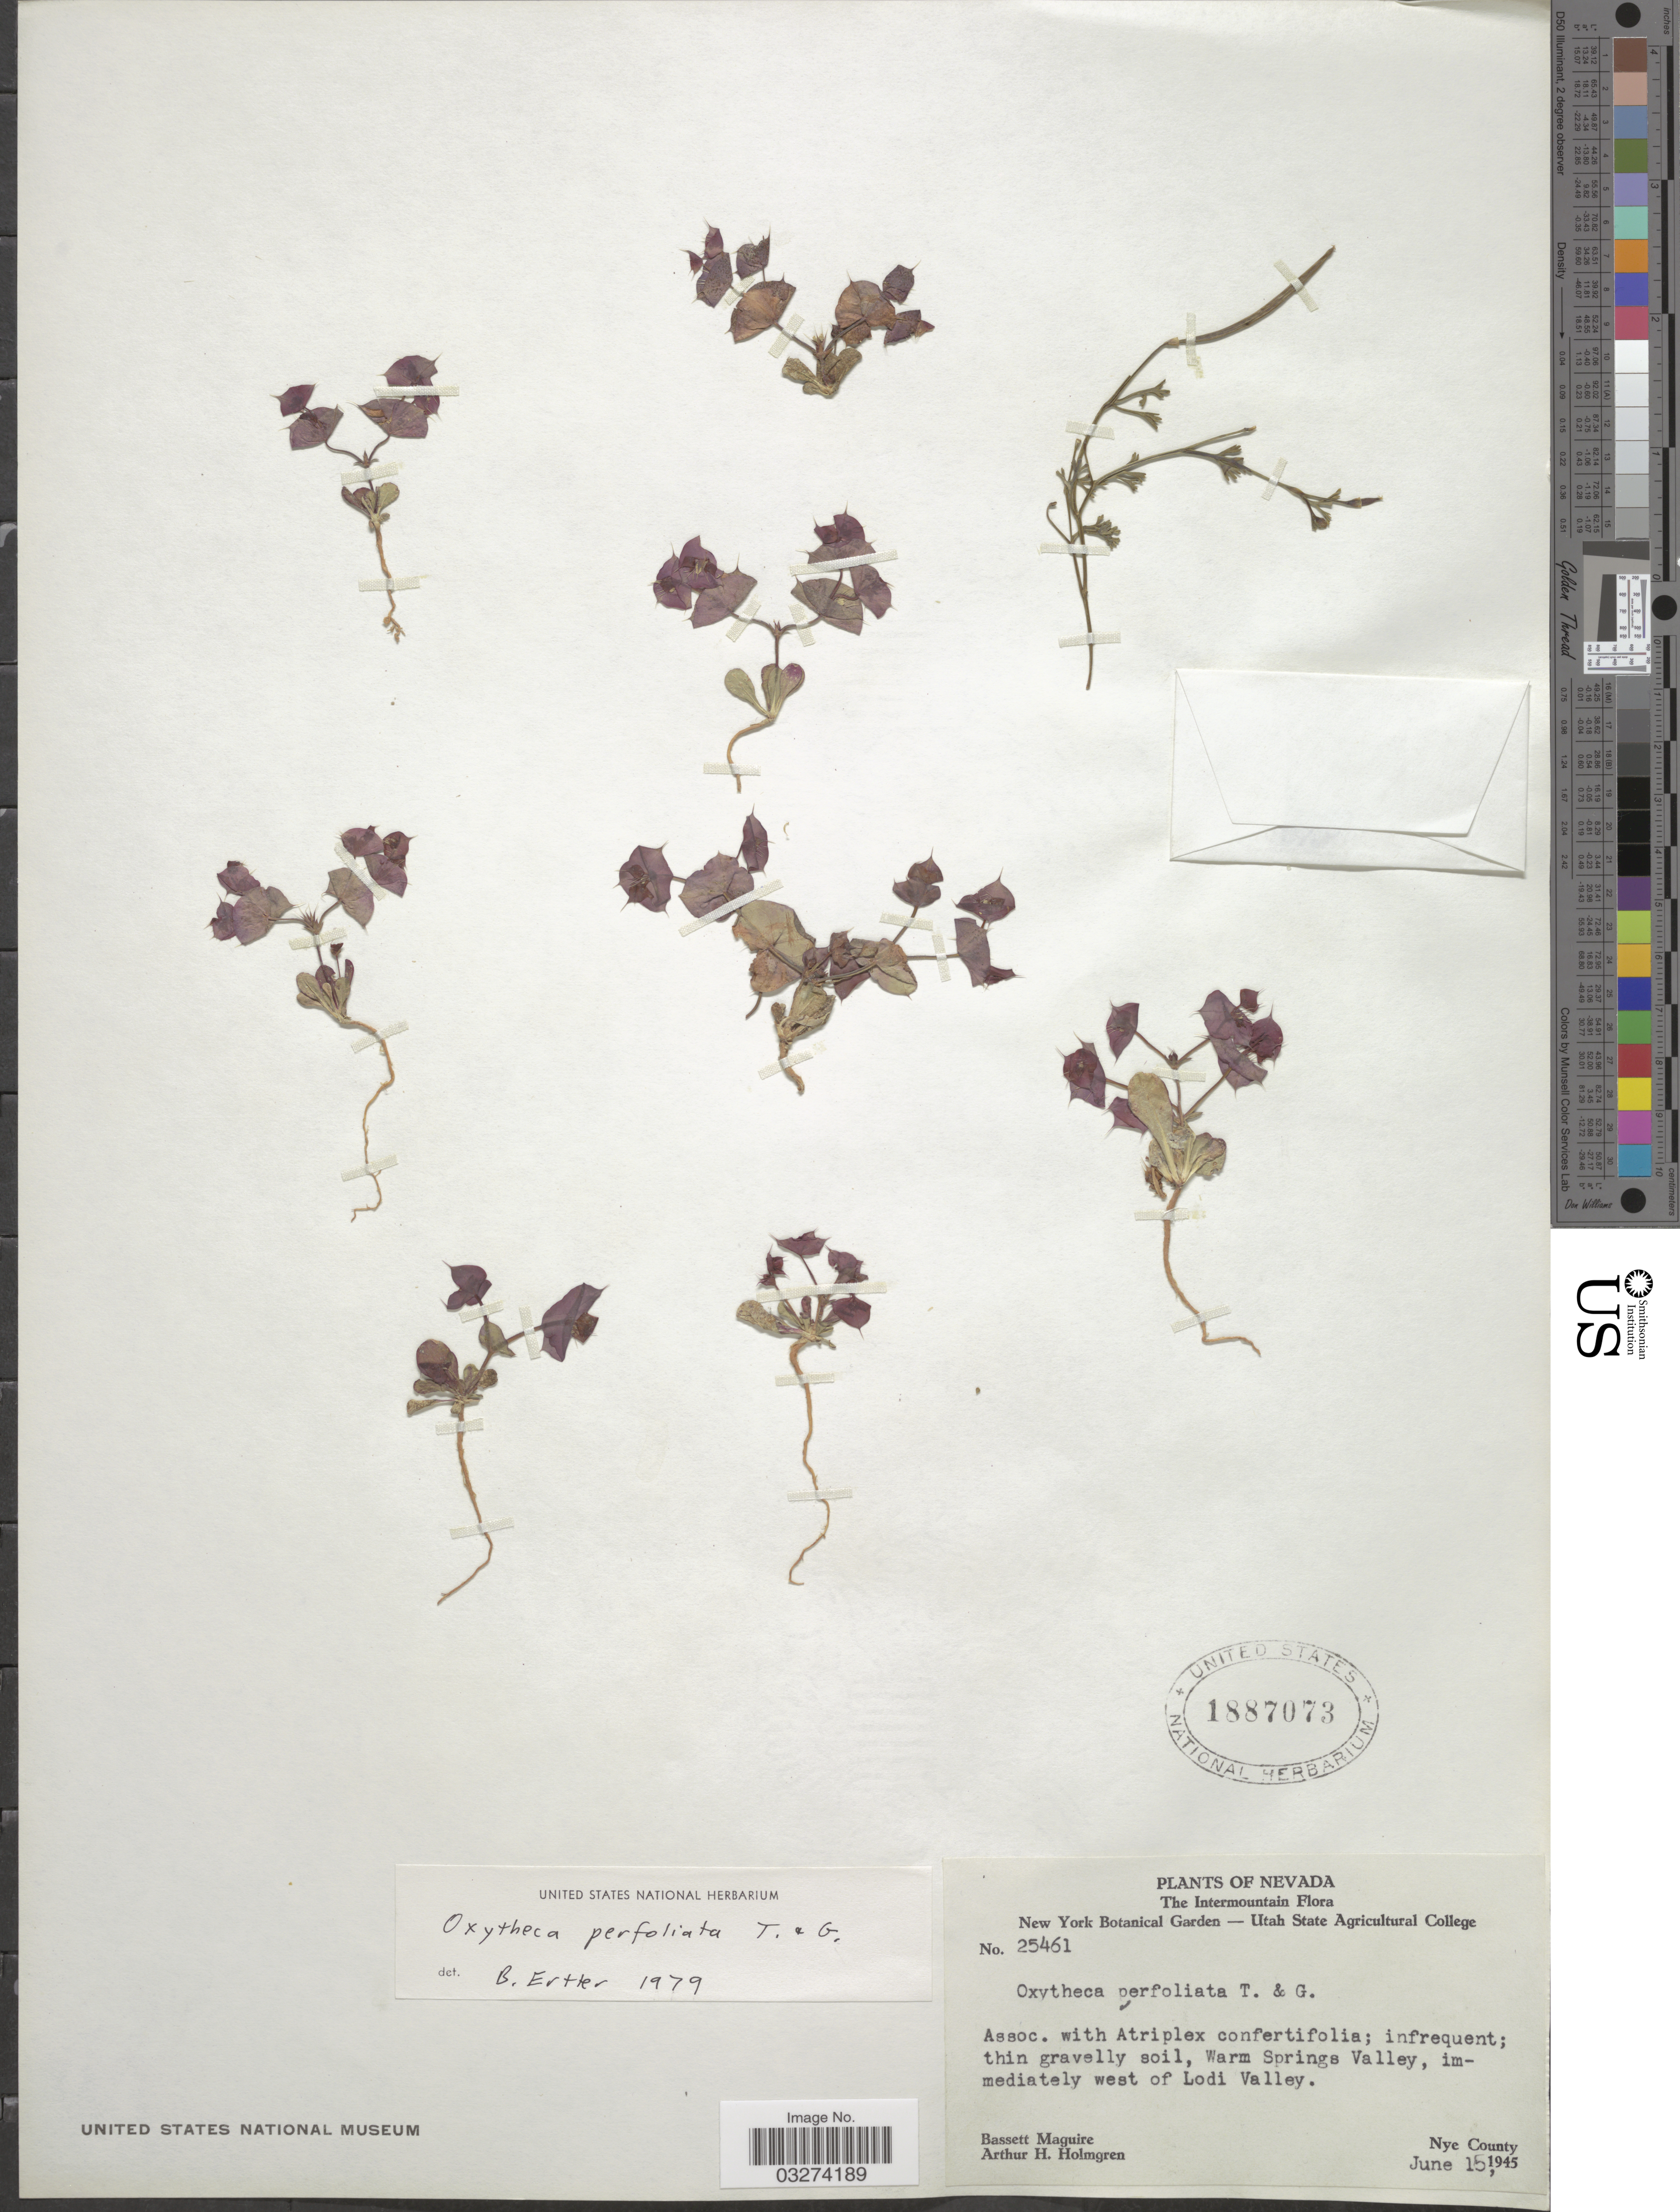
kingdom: Plantae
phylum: Tracheophyta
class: Magnoliopsida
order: Caryophyllales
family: Polygonaceae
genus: Oxytheca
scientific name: Oxytheca perfoliata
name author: Torr. & A. Gray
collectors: B. Maguire & A. H. Holmgren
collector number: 25461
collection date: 1945-06-15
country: United States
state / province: Nevada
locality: The Intermountain. Warm Springs Valley, immediately west of Lodi Valley. Nye County.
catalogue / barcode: US 1887073